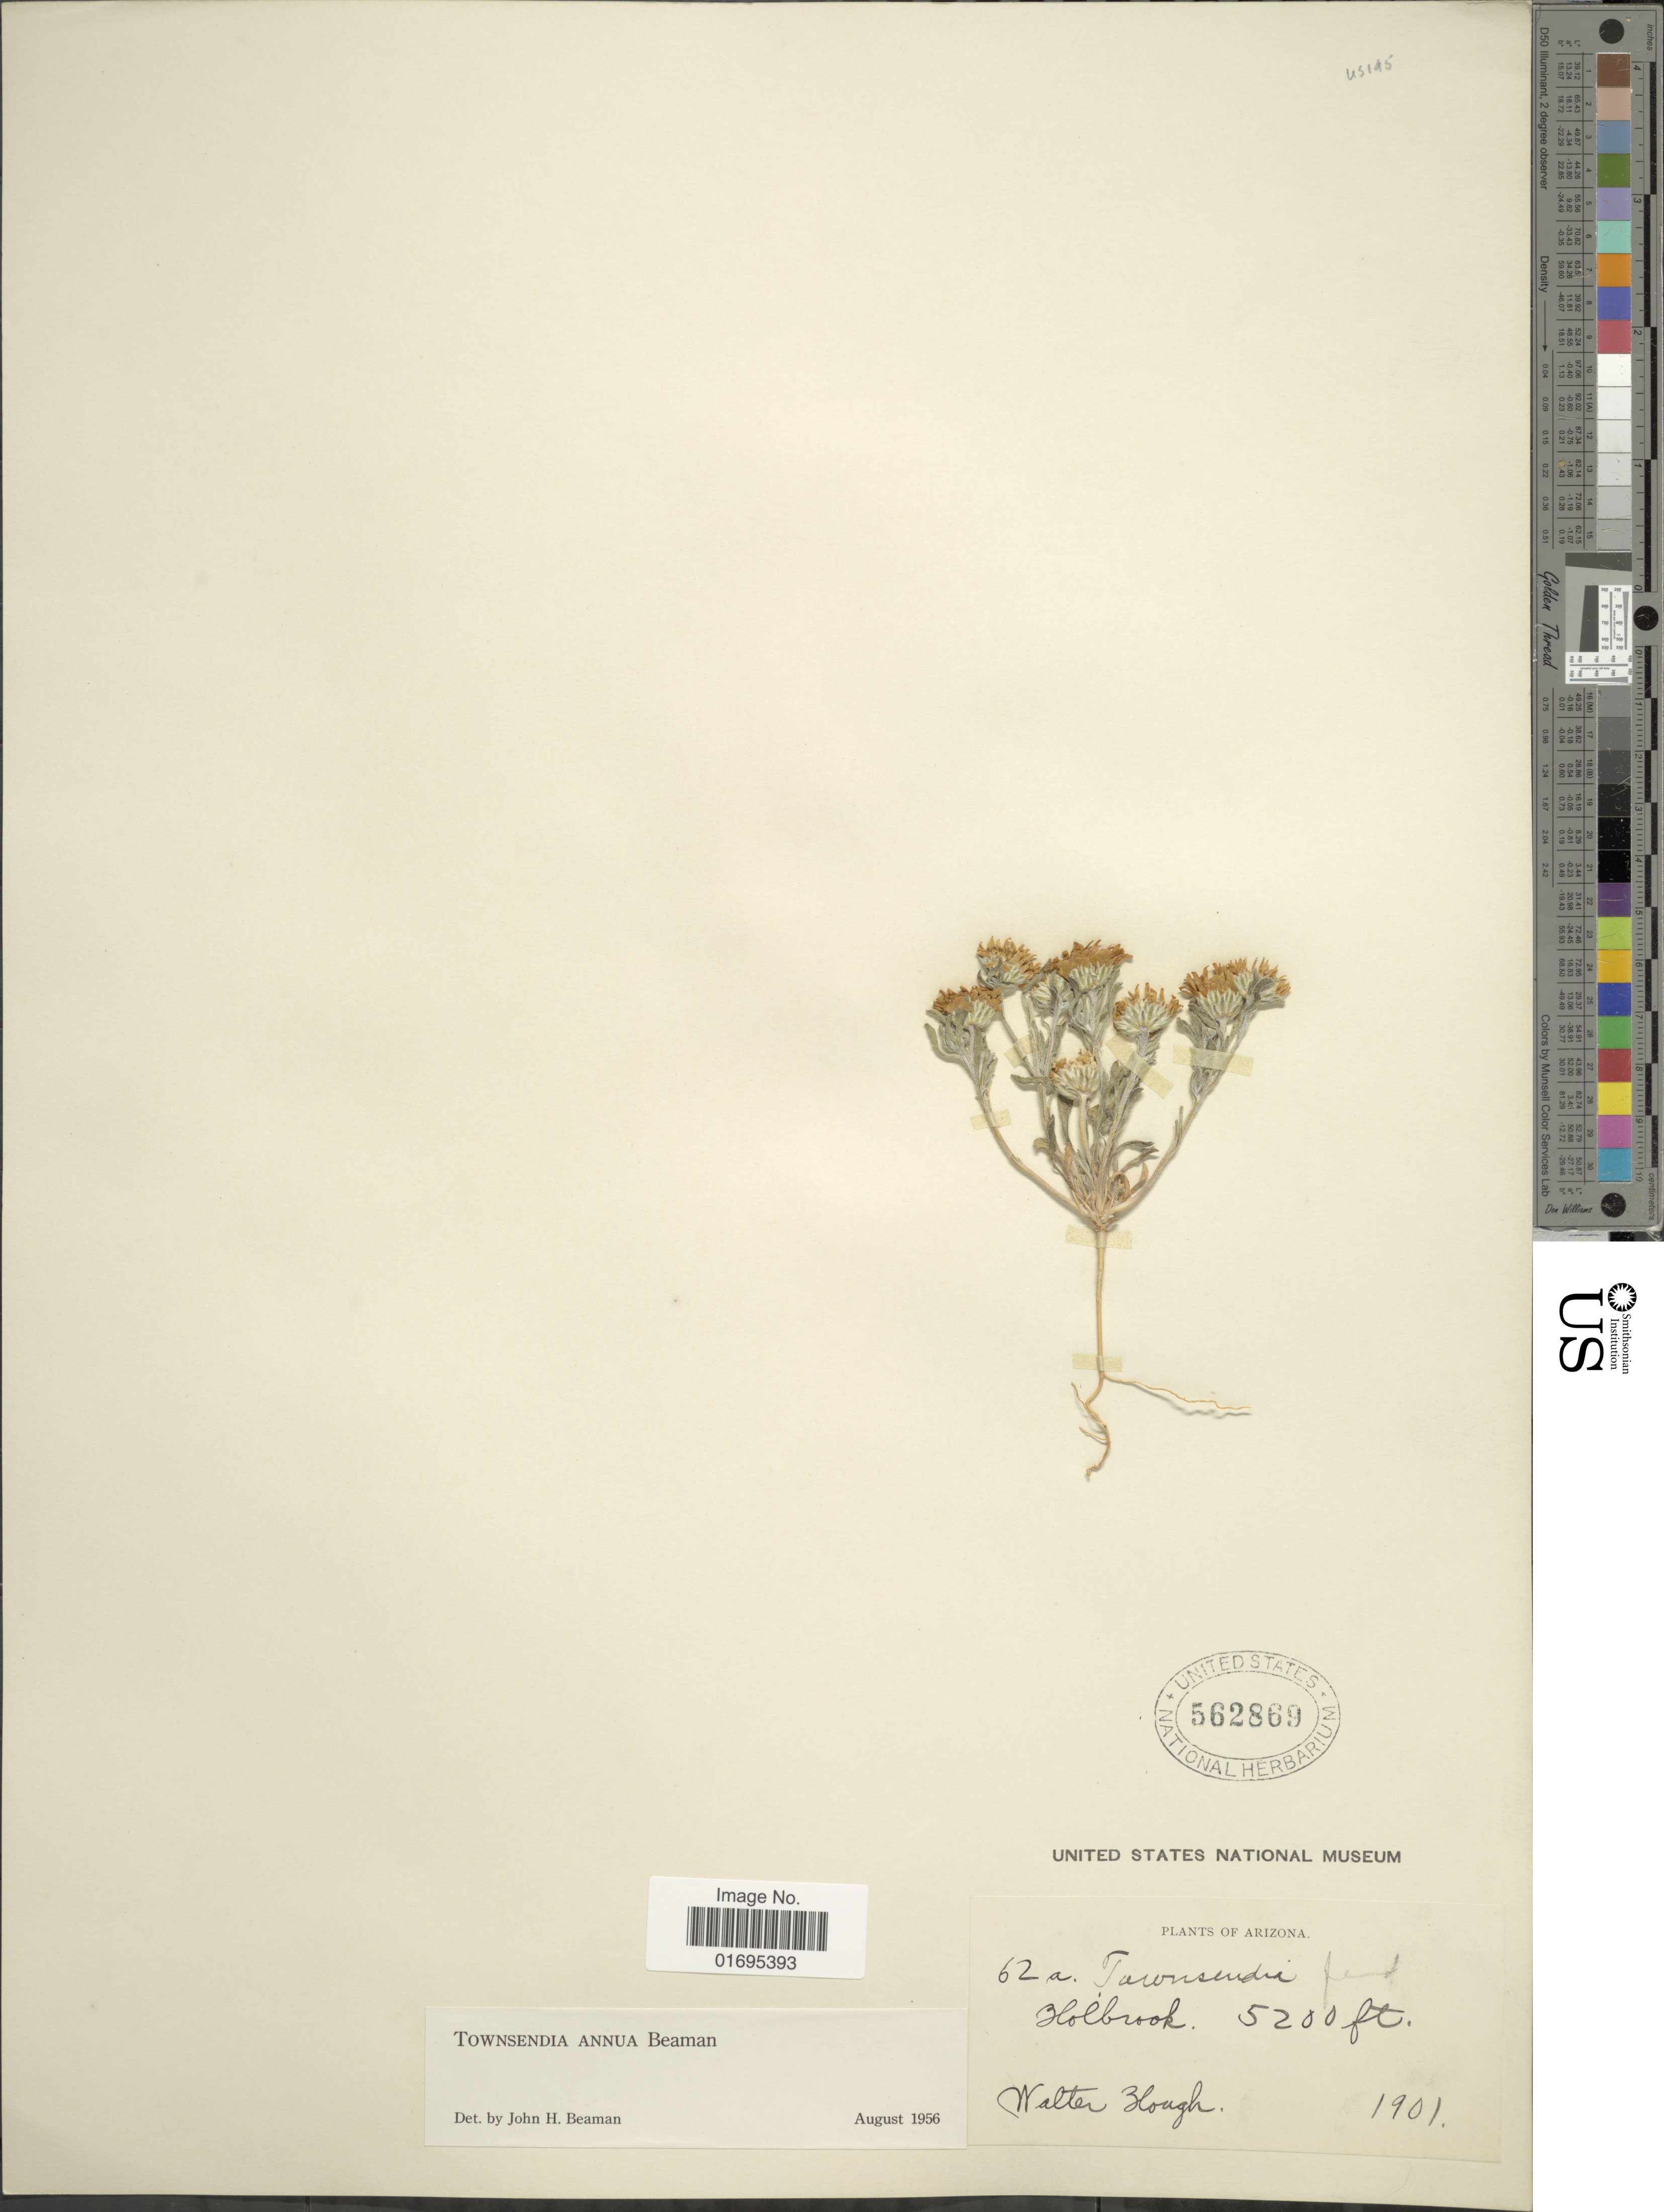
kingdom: Plantae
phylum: Tracheophyta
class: Magnoliopsida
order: Asterales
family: Asteraceae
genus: Townsendia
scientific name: Townsendia annua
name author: Beaman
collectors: W. Hough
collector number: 62a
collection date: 1901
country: United States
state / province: Arizona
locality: Holbrook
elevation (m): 1585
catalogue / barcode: US 562869